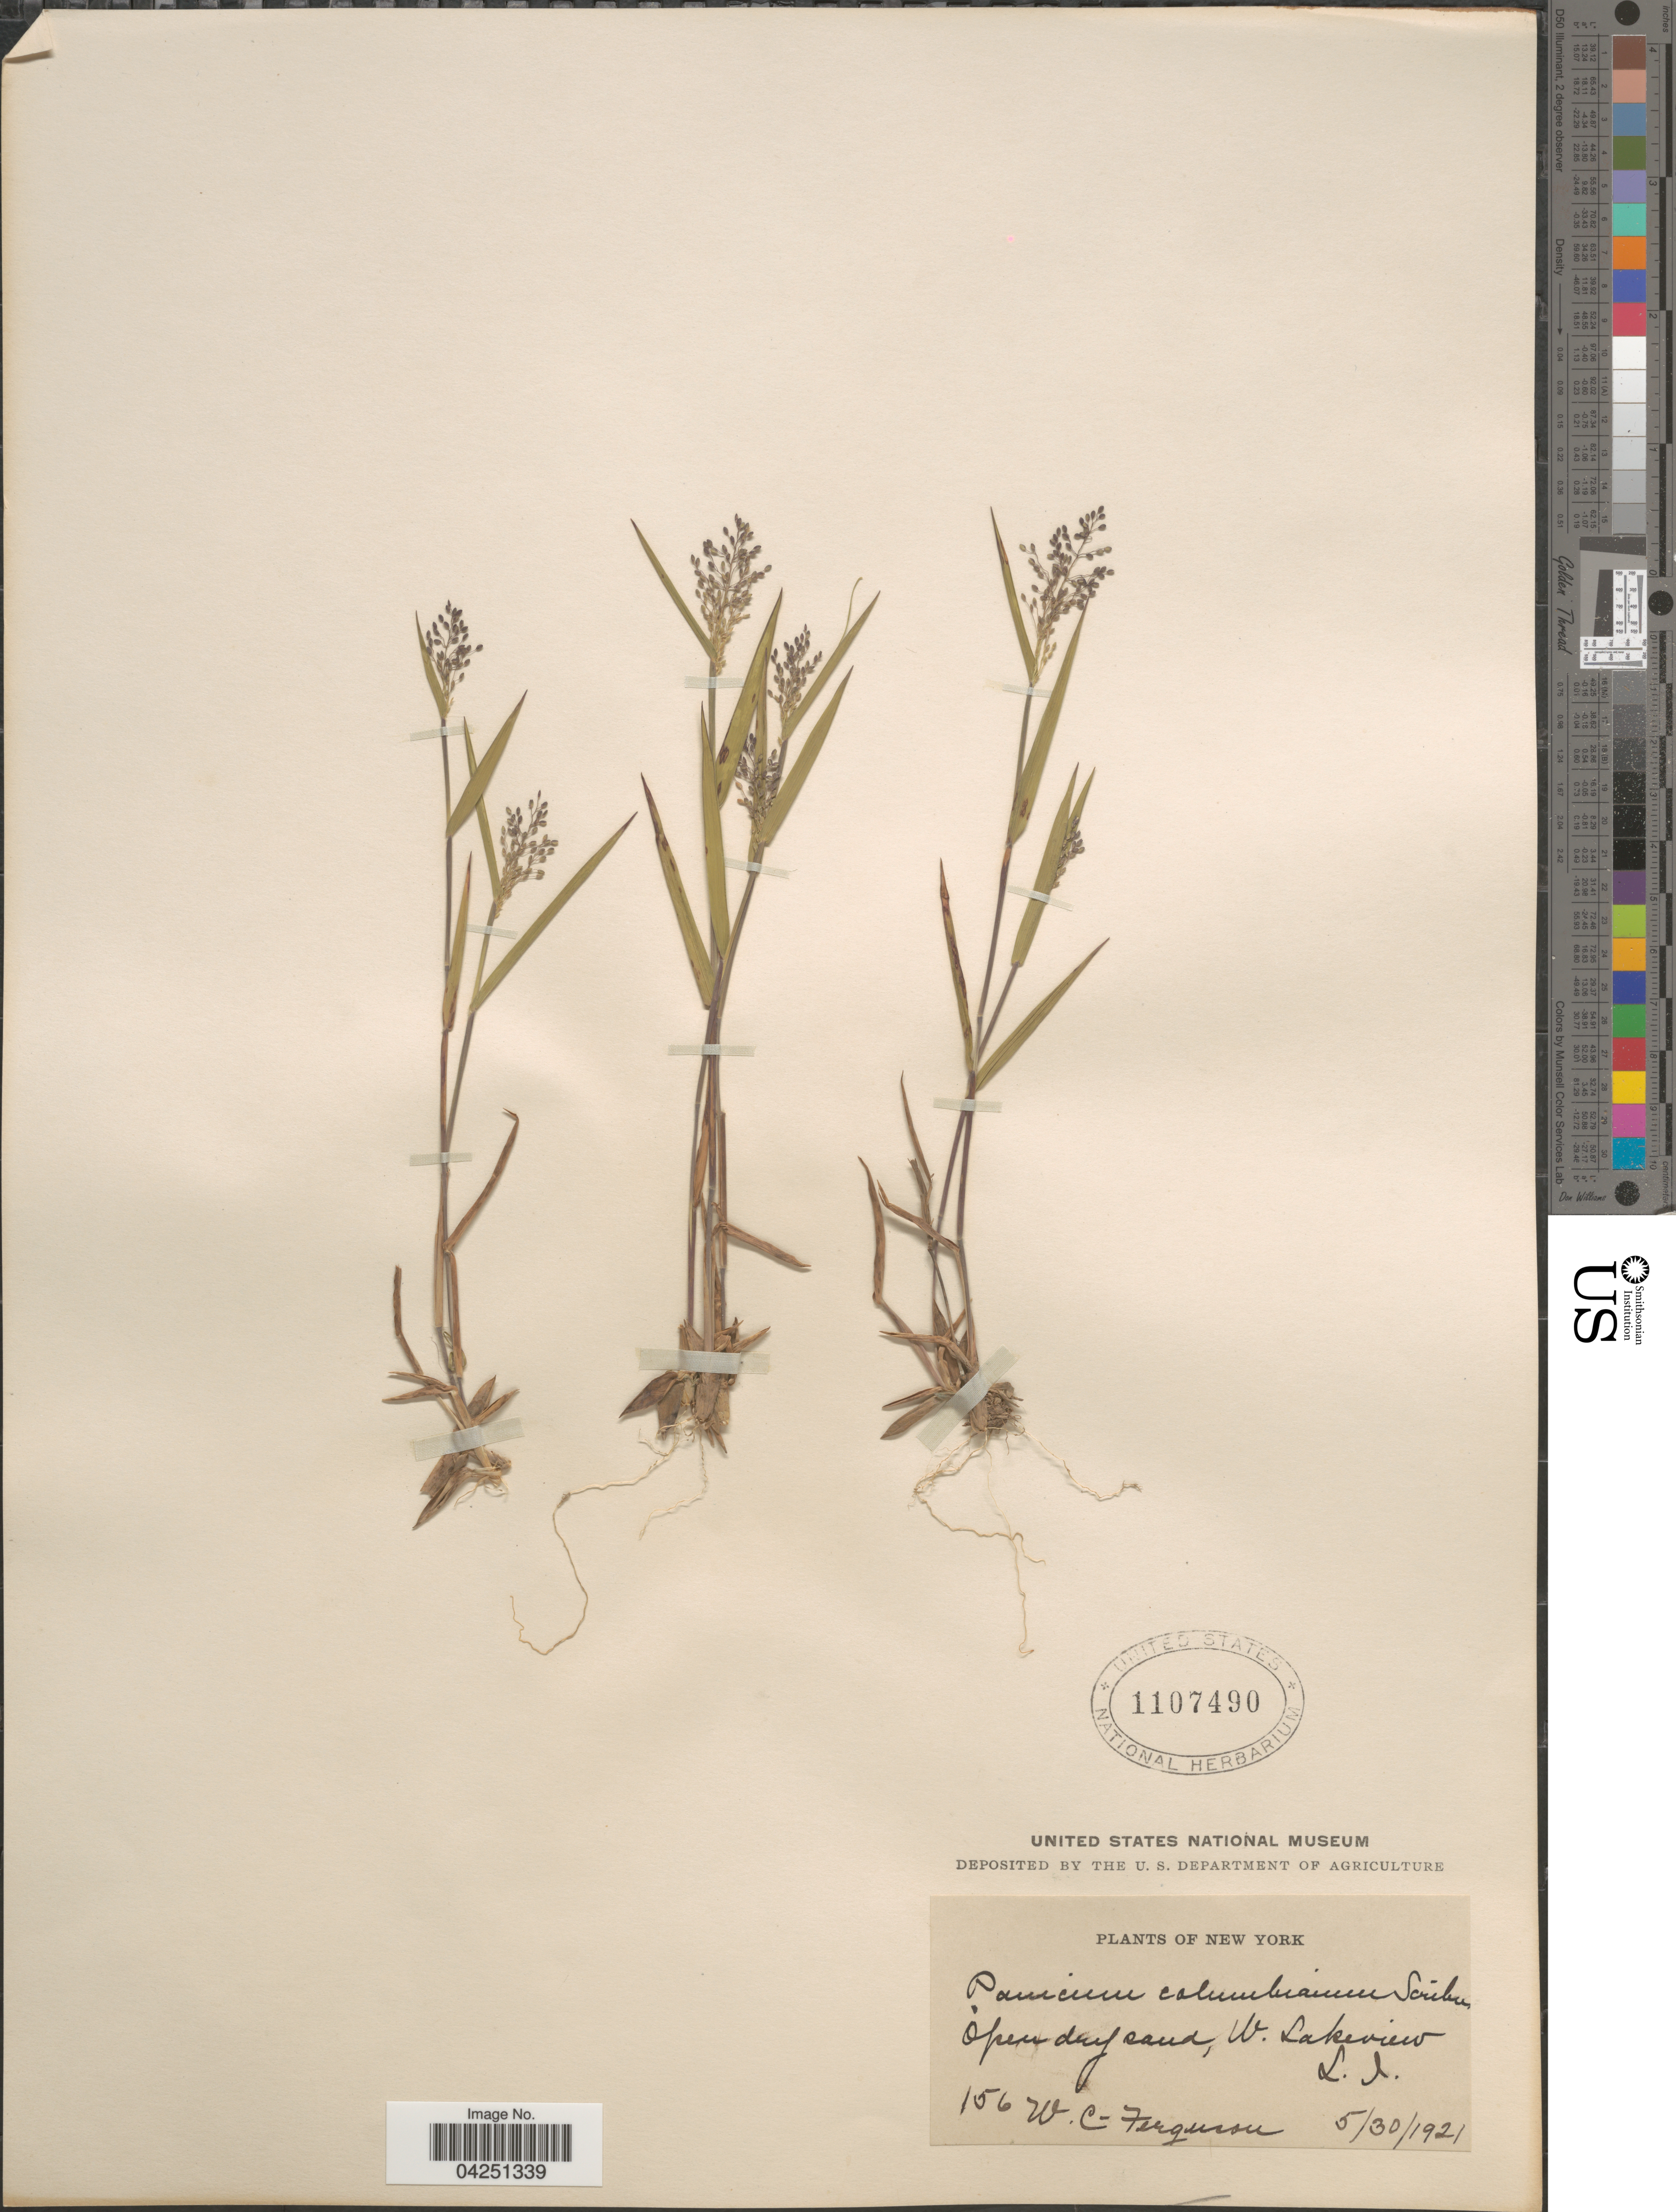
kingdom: Plantae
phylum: Tracheophyta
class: Liliopsida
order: Poales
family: Poaceae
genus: Dichanthelium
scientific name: Dichanthelium acuminatum var. acuminatum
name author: (Sw.) Gould & C.A. Clark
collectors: W. Ferguson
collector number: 156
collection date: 1921-05-30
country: United States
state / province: New York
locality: Open dry sand, W. Lakeview, L.I.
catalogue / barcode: US 1107490